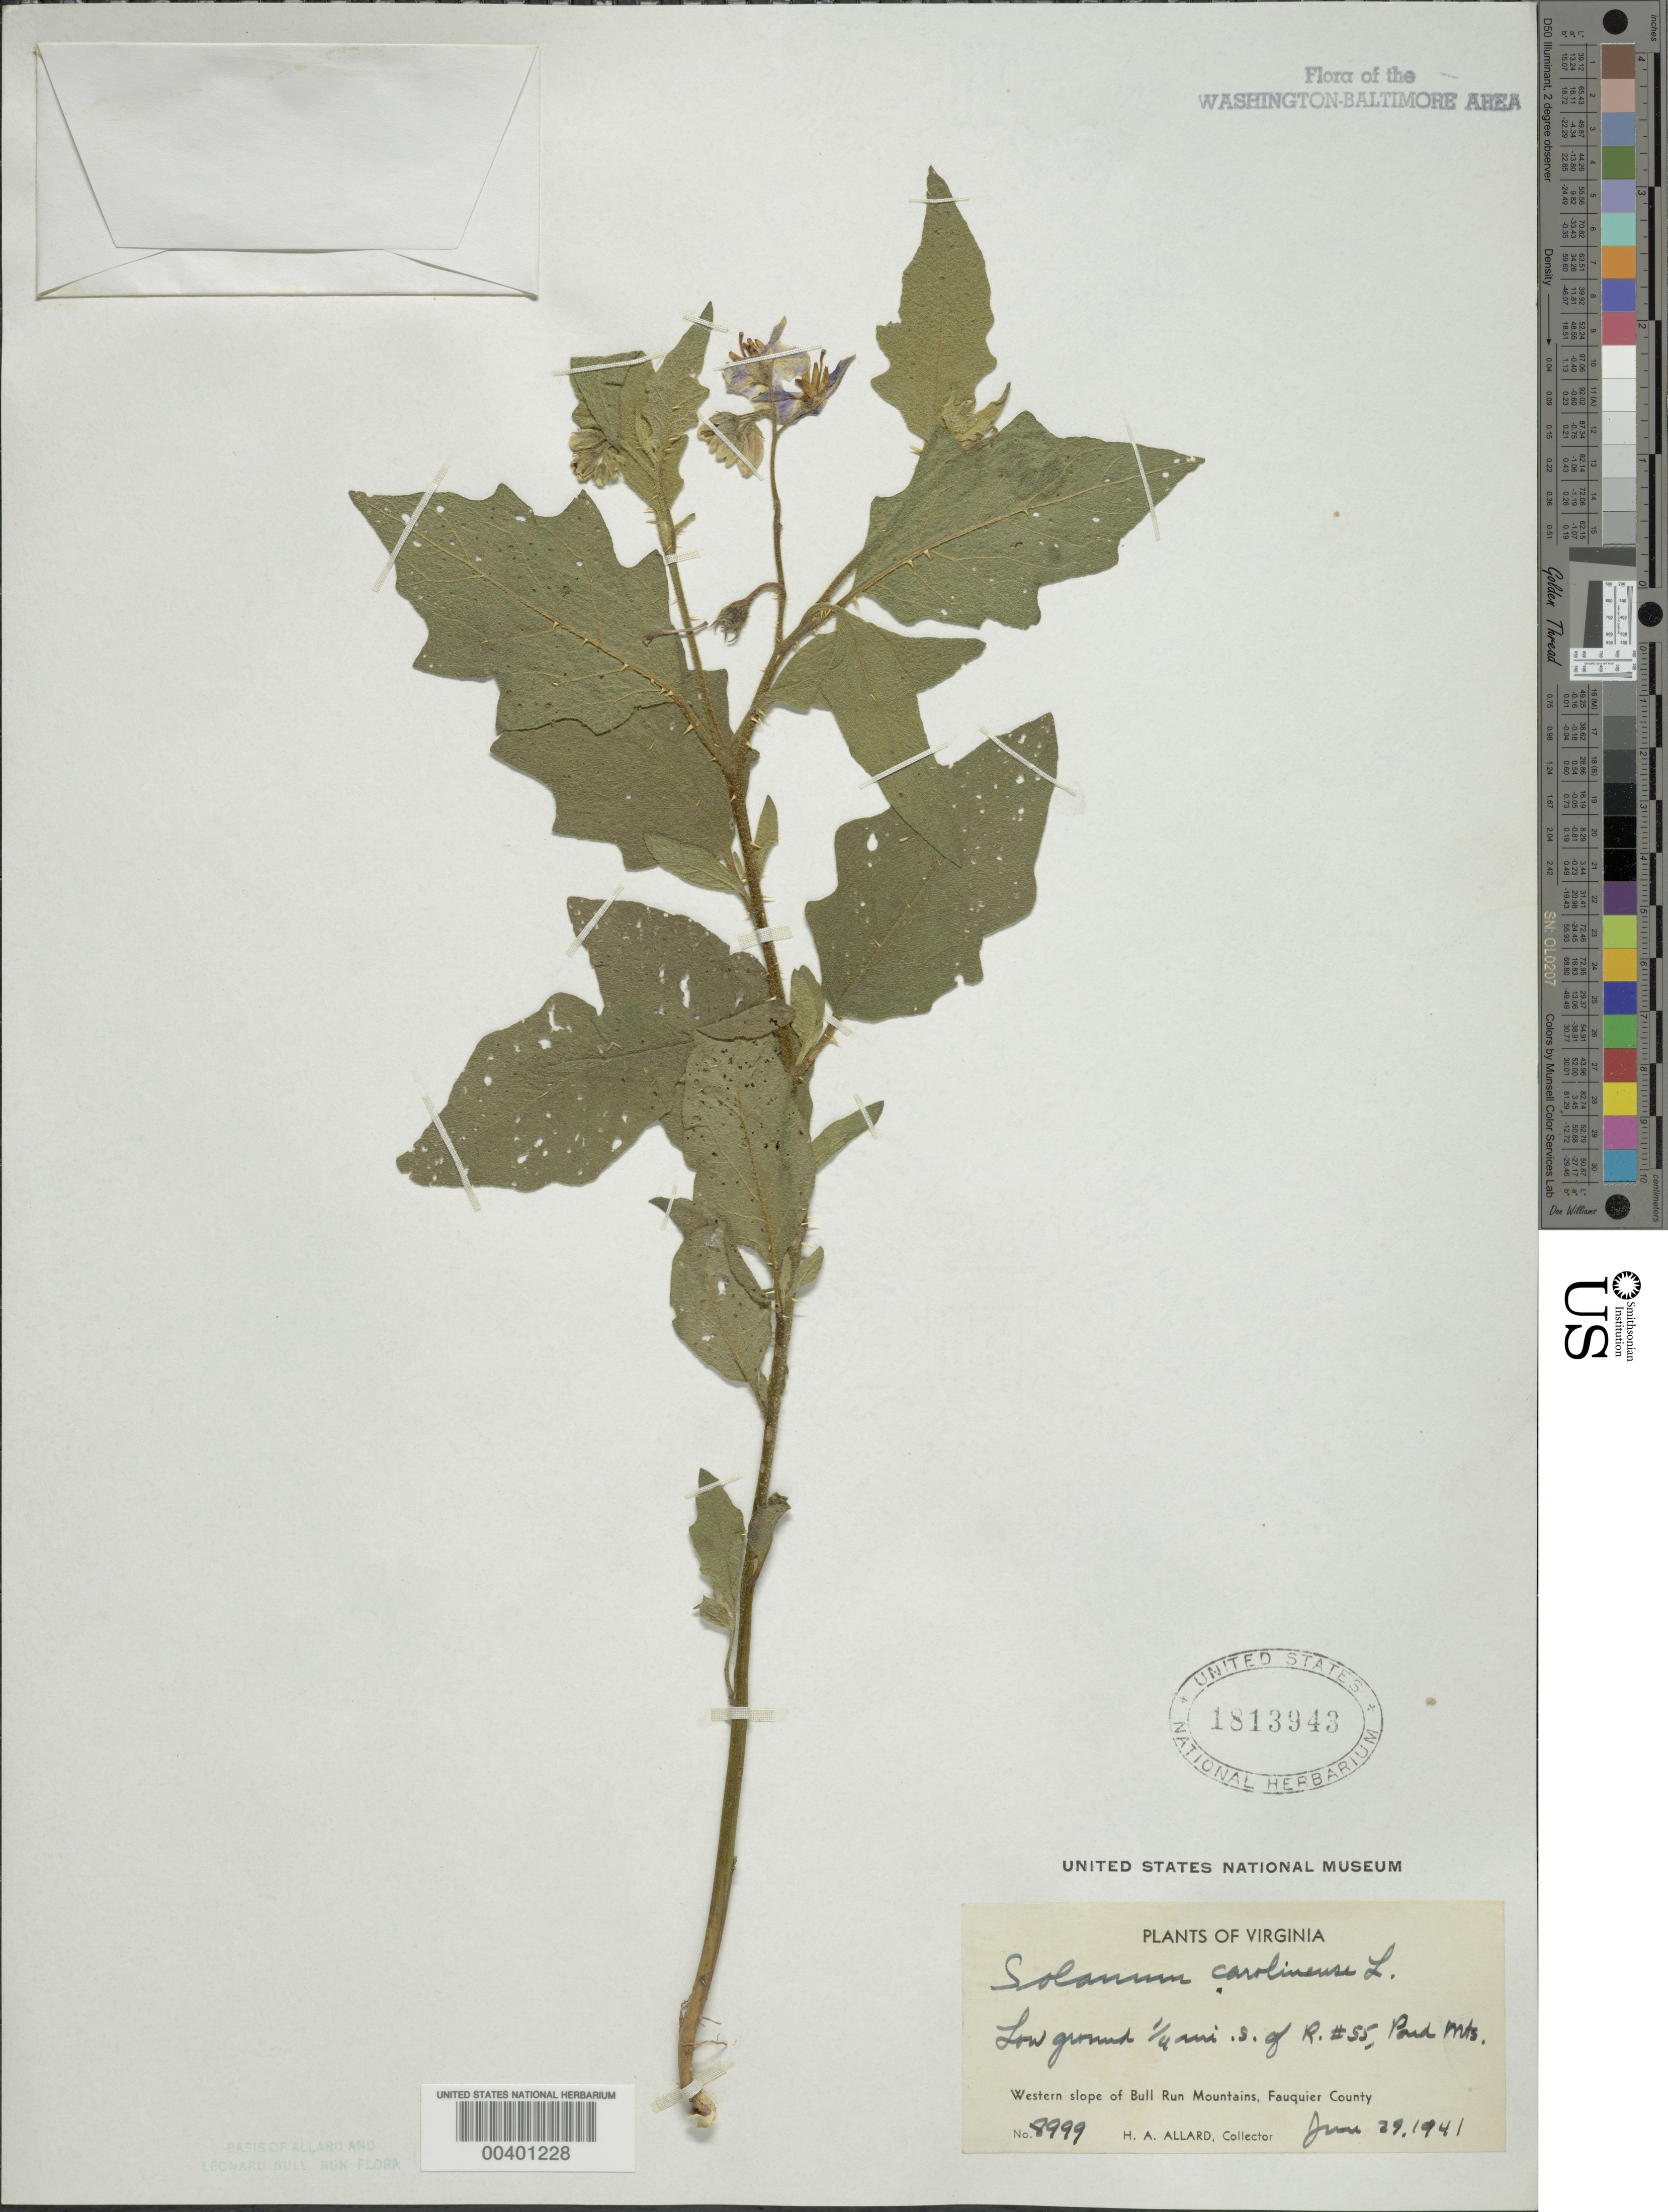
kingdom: Plantae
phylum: Tracheophyta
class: Magnoliopsida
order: Solanales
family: Solanaceae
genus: Solanum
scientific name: Solanum carolinense f. albiflorum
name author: (Kuntze) Benke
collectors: H. A. Allard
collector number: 8999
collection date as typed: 29 Jun 1941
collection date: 1941-06-29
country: United States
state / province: Virginia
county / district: Fauquier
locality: South of Route 55, Pond Mountains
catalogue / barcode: US 1813943